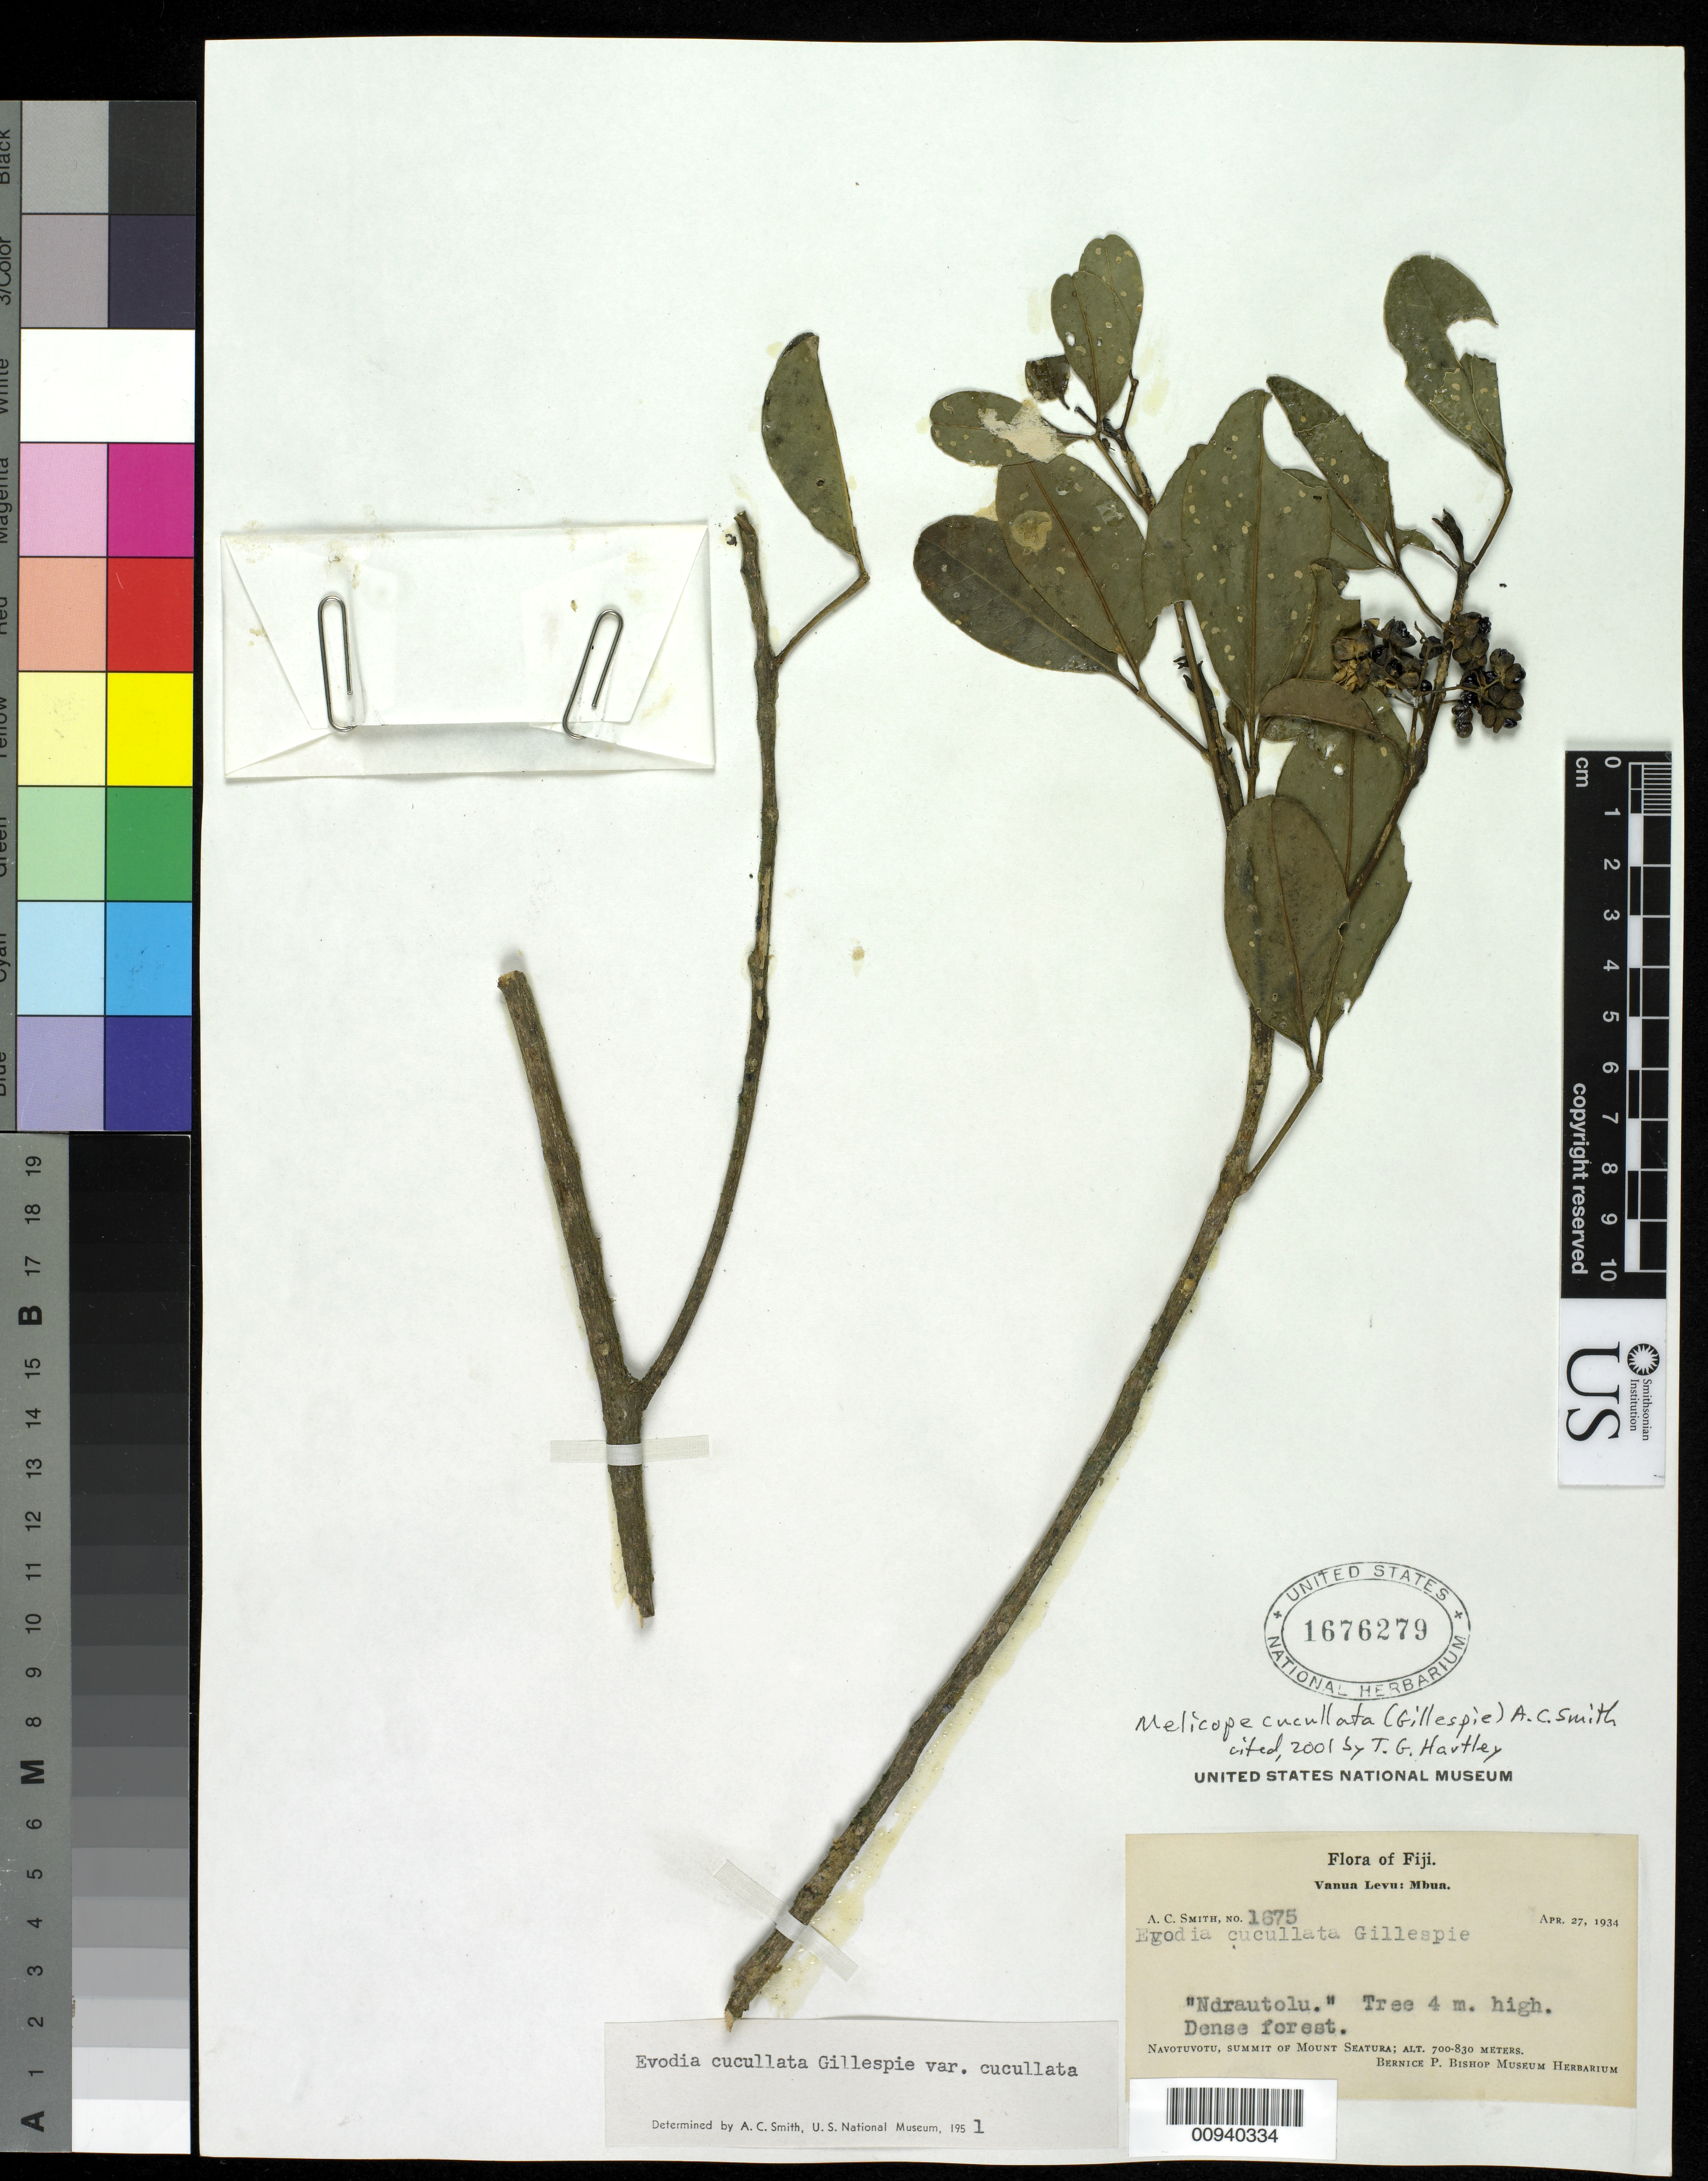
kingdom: Plantae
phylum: Tracheophyta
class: Magnoliopsida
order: Sapindales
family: Rutaceae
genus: Melicope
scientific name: Melicope cucullata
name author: (Gillespie) A.C. Sm.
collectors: C. A. Smith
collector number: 1675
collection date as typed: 27 Apr 1934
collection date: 1934-04-27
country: Fiji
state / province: Northern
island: Vanua Levu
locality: Mbua. Navotuvotu, summit of Mount Seatura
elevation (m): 700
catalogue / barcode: US 1676279